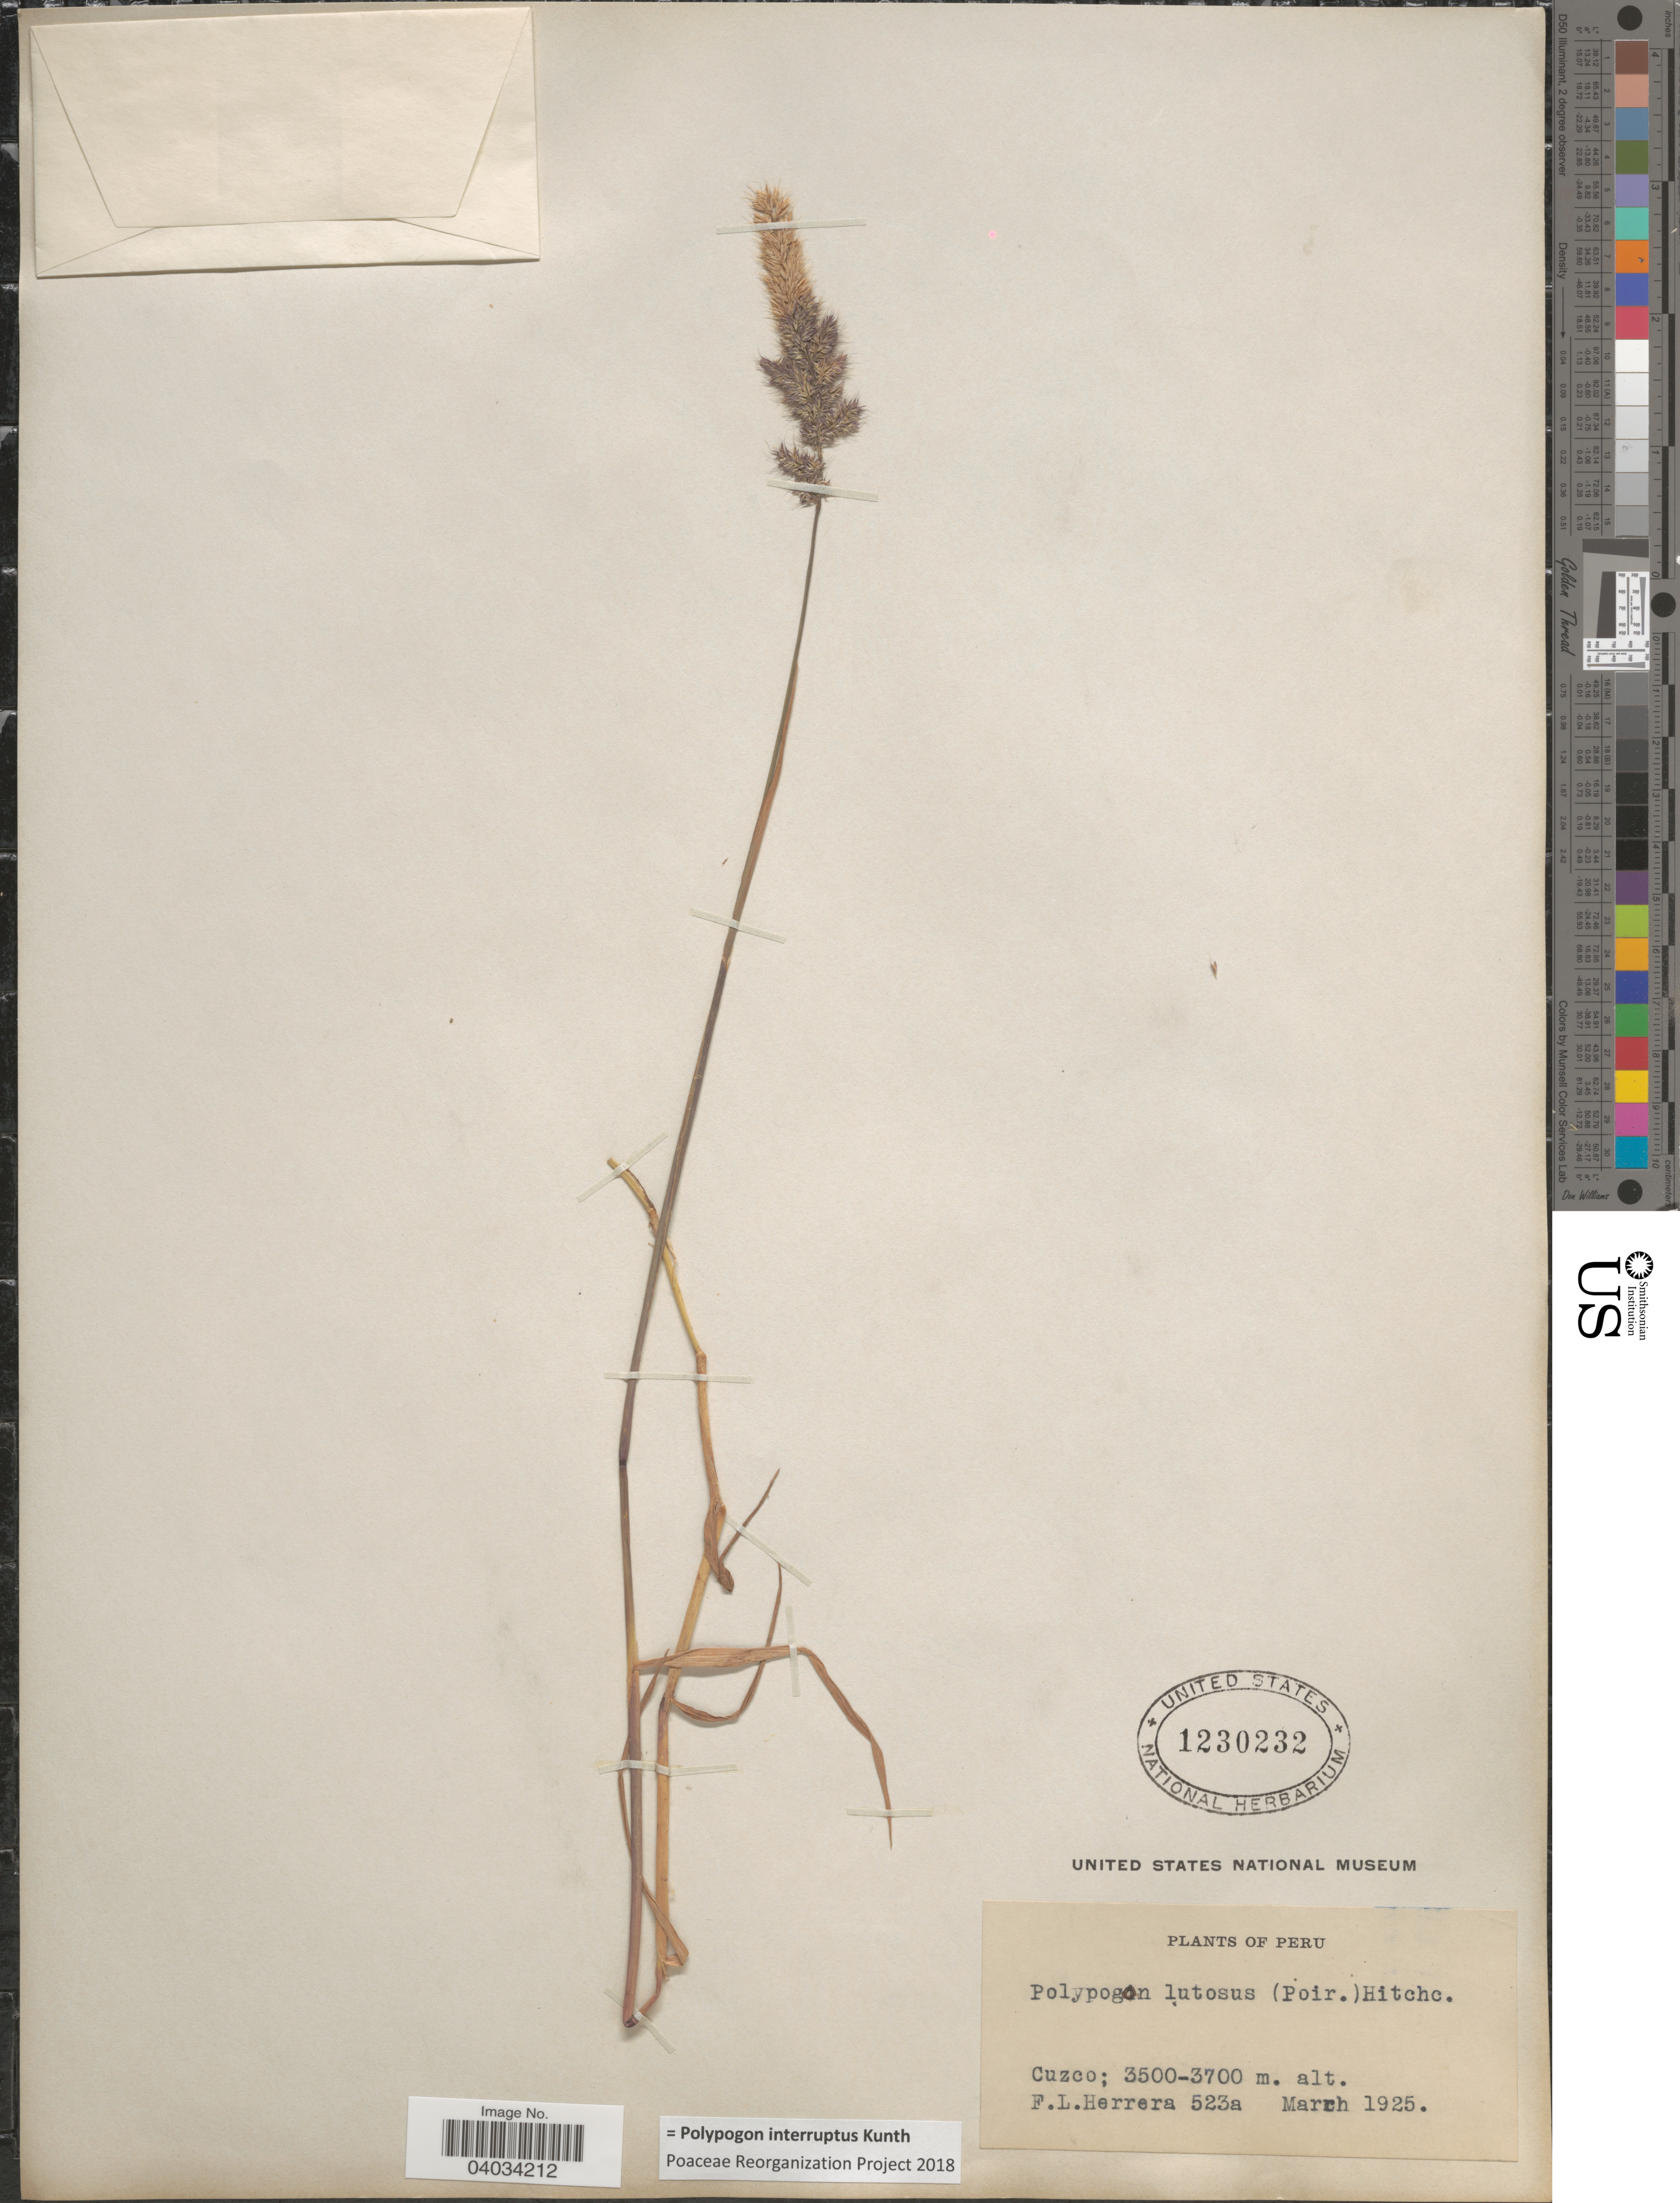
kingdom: Plantae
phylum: Tracheophyta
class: Liliopsida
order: Poales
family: Poaceae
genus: Polypogon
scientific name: Polypogon interruptus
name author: Kunth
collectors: F. L. Herrera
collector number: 523a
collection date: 1925-03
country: Peru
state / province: Cusco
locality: Cuzco.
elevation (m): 3500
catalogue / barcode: US 1230232